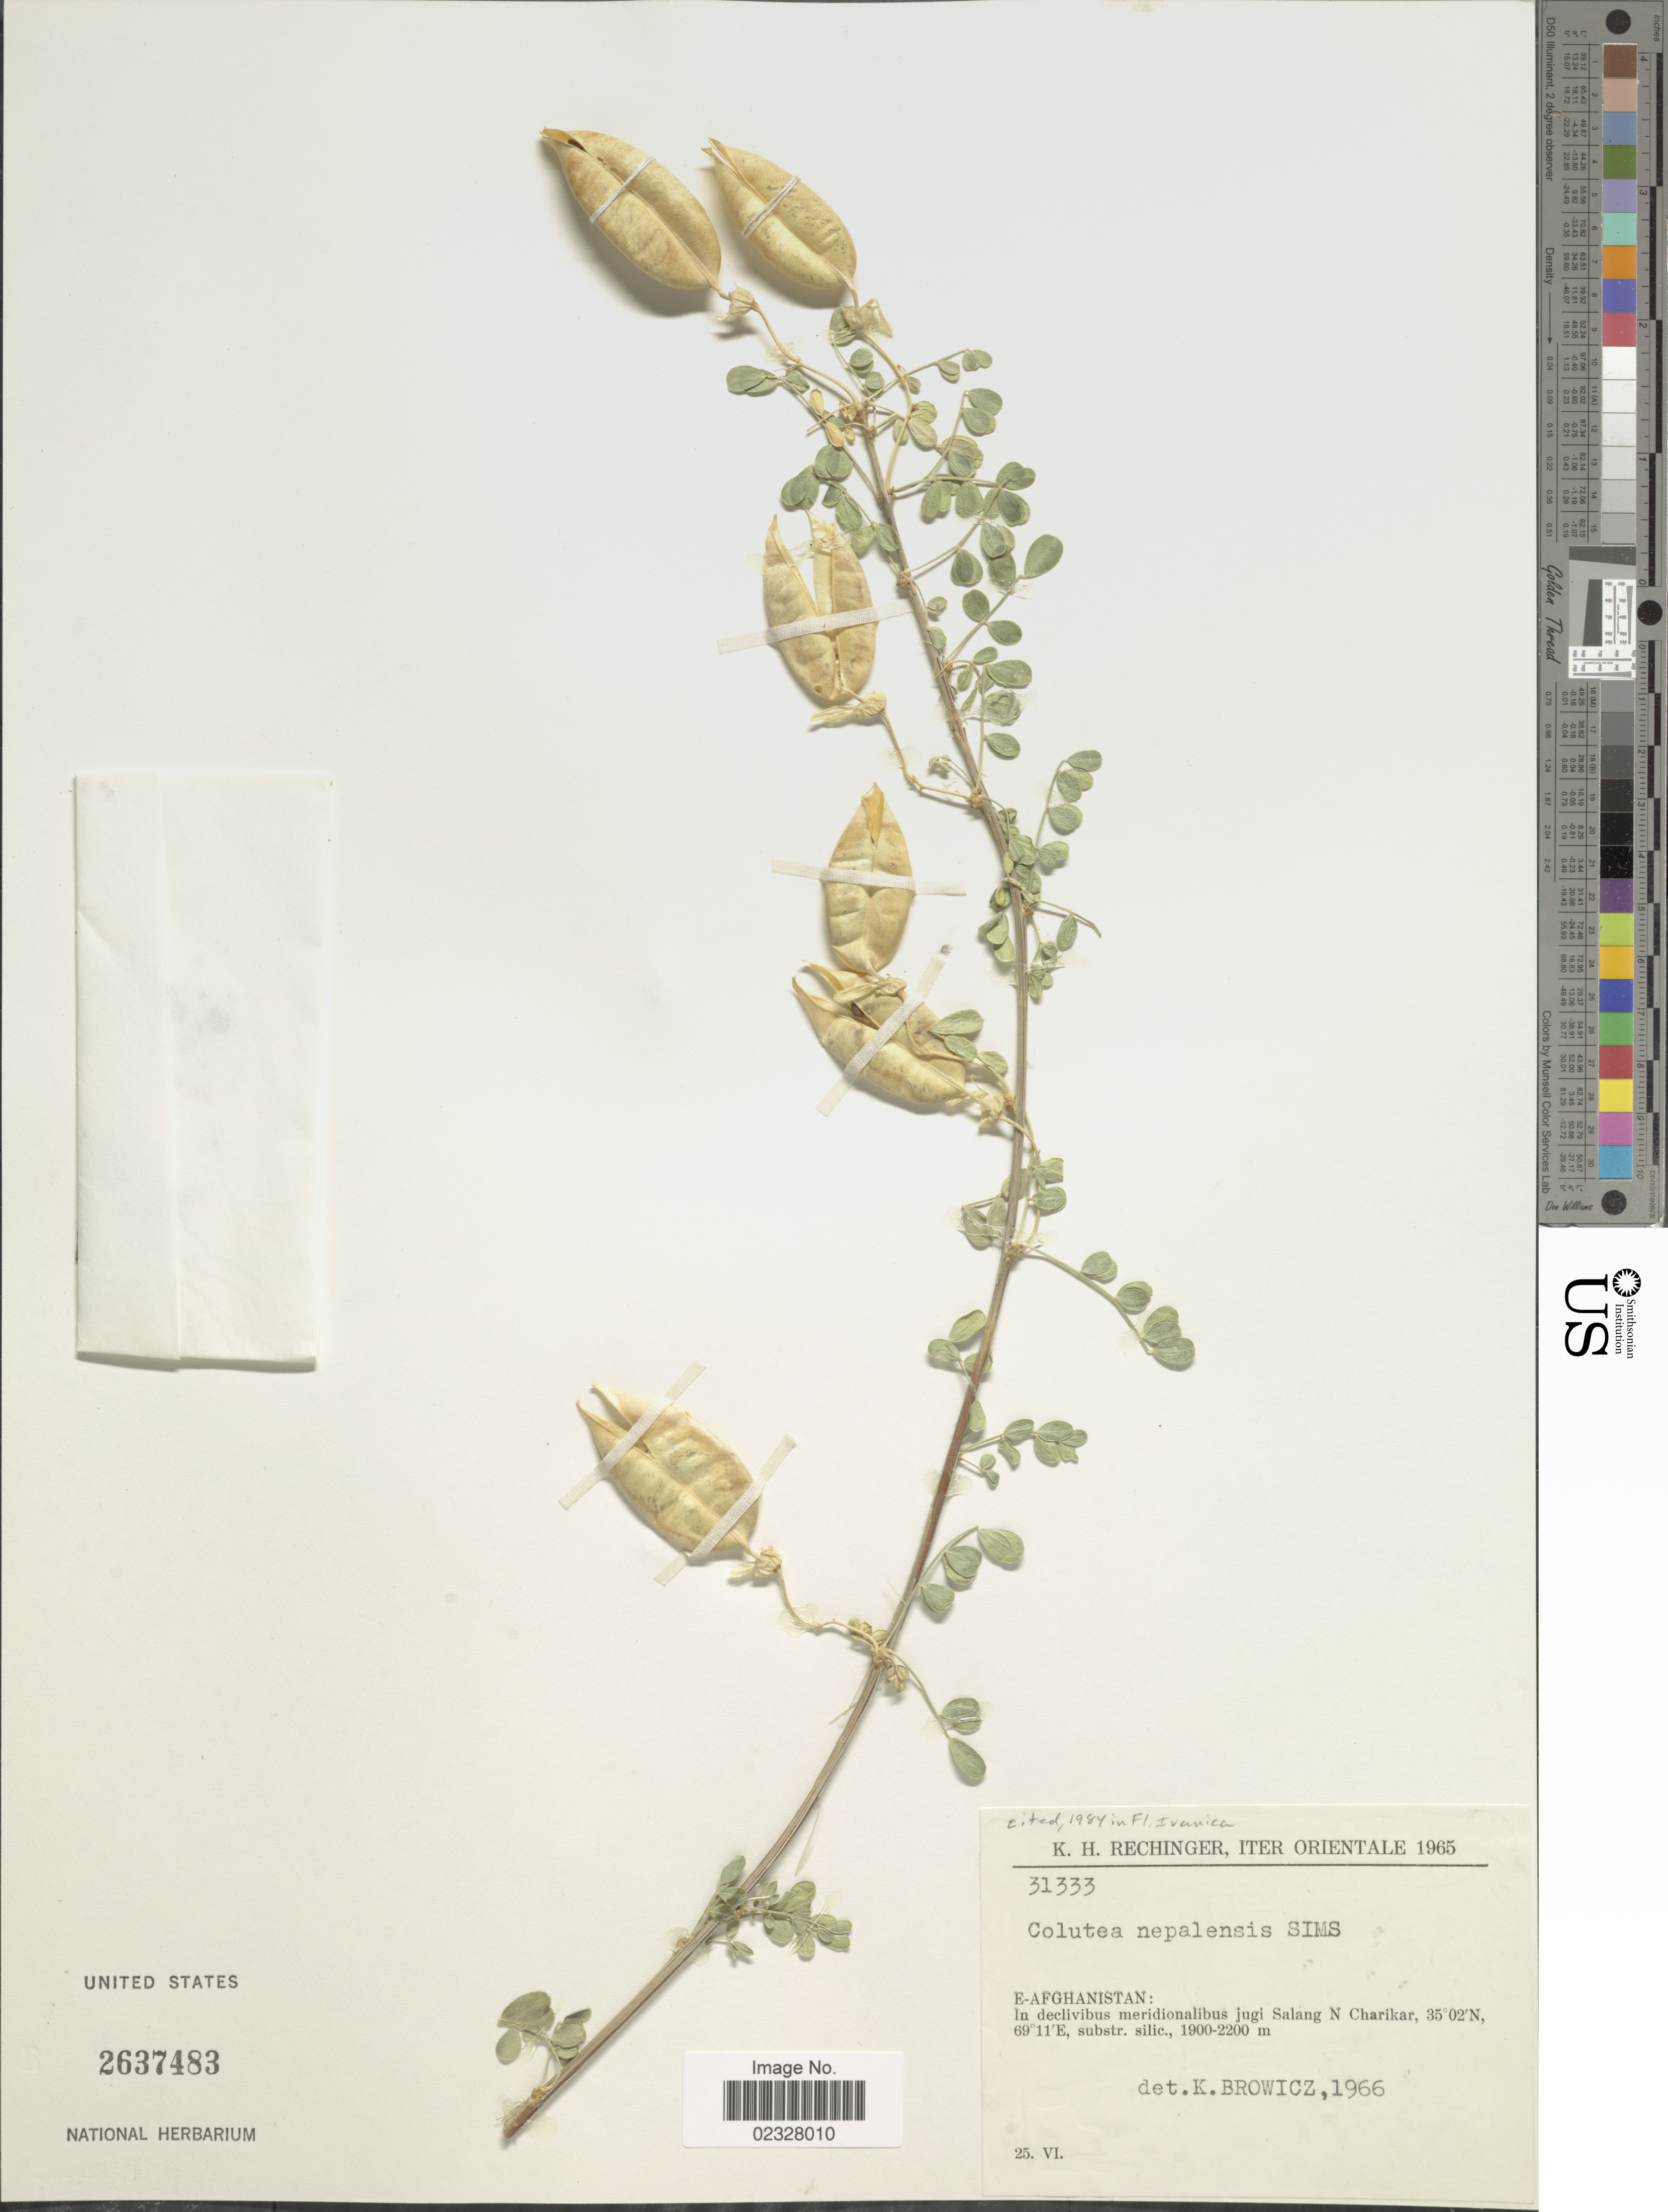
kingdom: Plantae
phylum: Tracheophyta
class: Magnoliopsida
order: Fabales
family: Fabaceae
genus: Colutea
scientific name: Colutea nepalensis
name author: Sims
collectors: K. H. Rechinger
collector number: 31333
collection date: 1965-06-25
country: Afghanistan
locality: E-Afghanistan: in declivibus meridionalibus jugi Salang N Charikar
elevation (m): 1900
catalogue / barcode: US 2637483